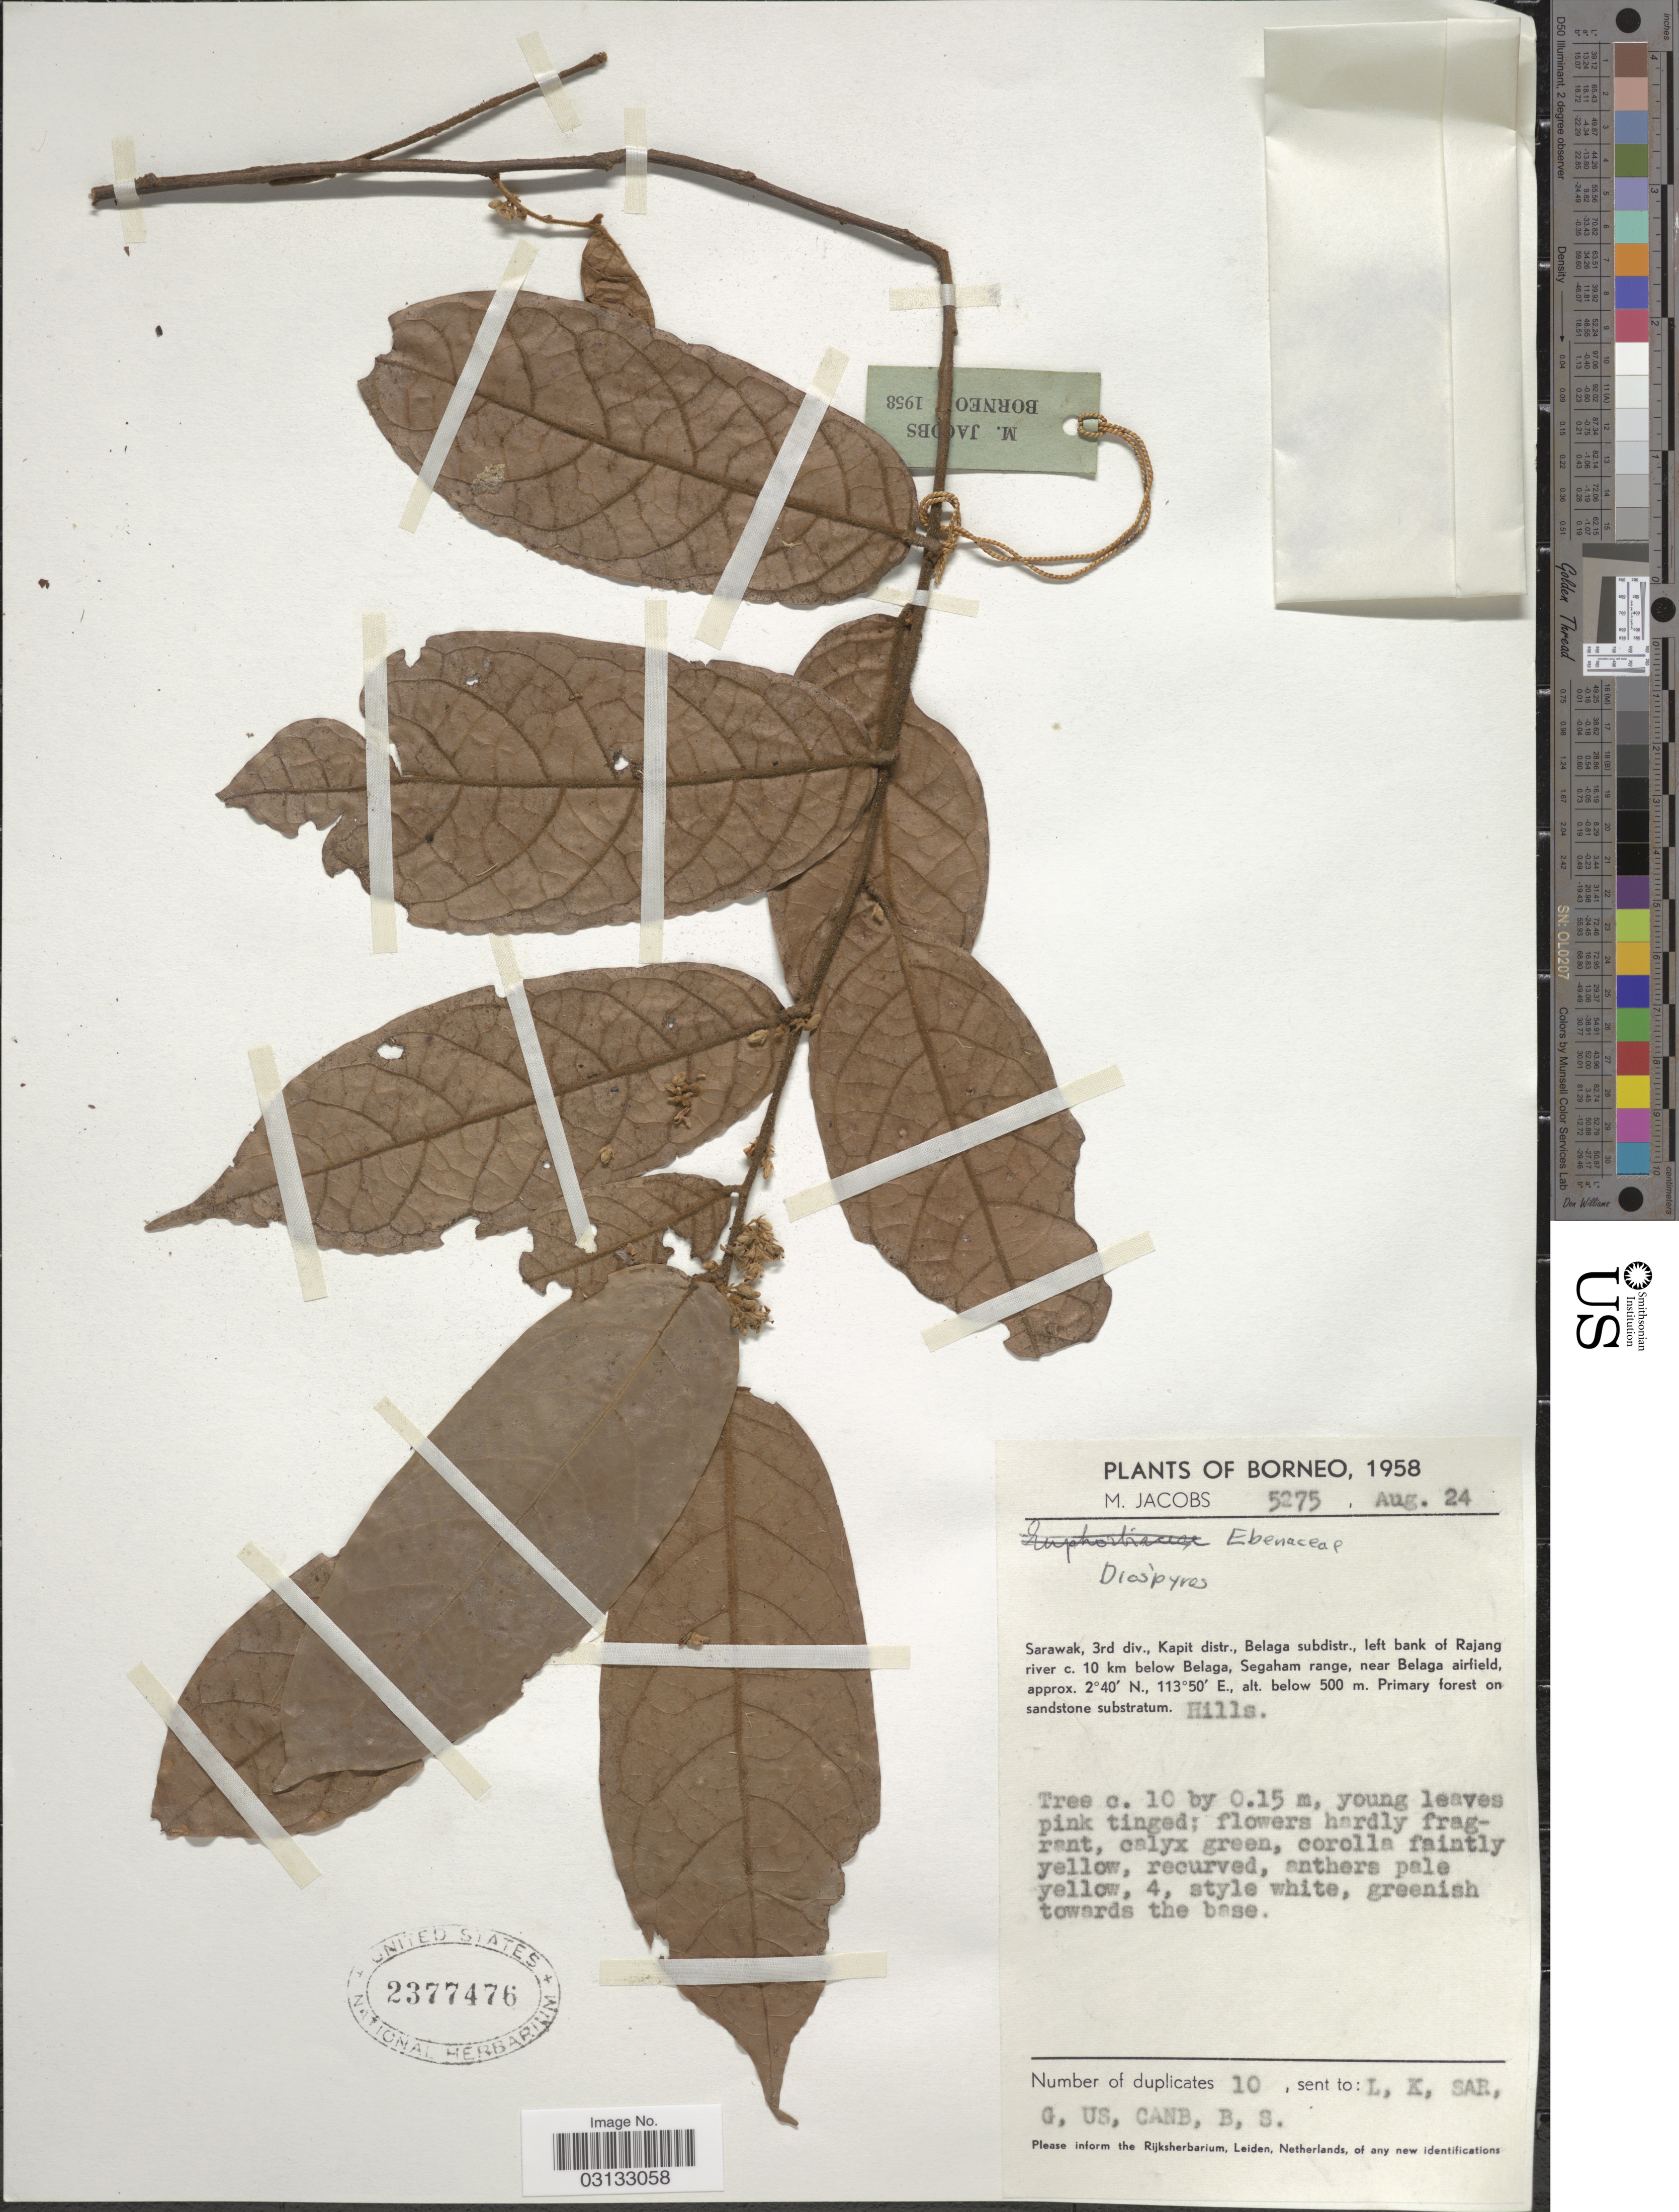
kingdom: Plantae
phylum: Tracheophyta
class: Magnoliopsida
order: Ericales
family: Ebenaceae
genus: Diospyros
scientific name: Diospyros sp.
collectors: M. Jacobs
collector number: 5275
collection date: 1958-08-24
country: Malaysia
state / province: Sarawak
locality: Sarawak, 3rd div., Kapit distr., Belaga subdistr., left bank of Rajang river, c. 10 km below Belaga, Segaham range, near Belaga airfield, Hills.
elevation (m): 500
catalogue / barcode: US 2377476